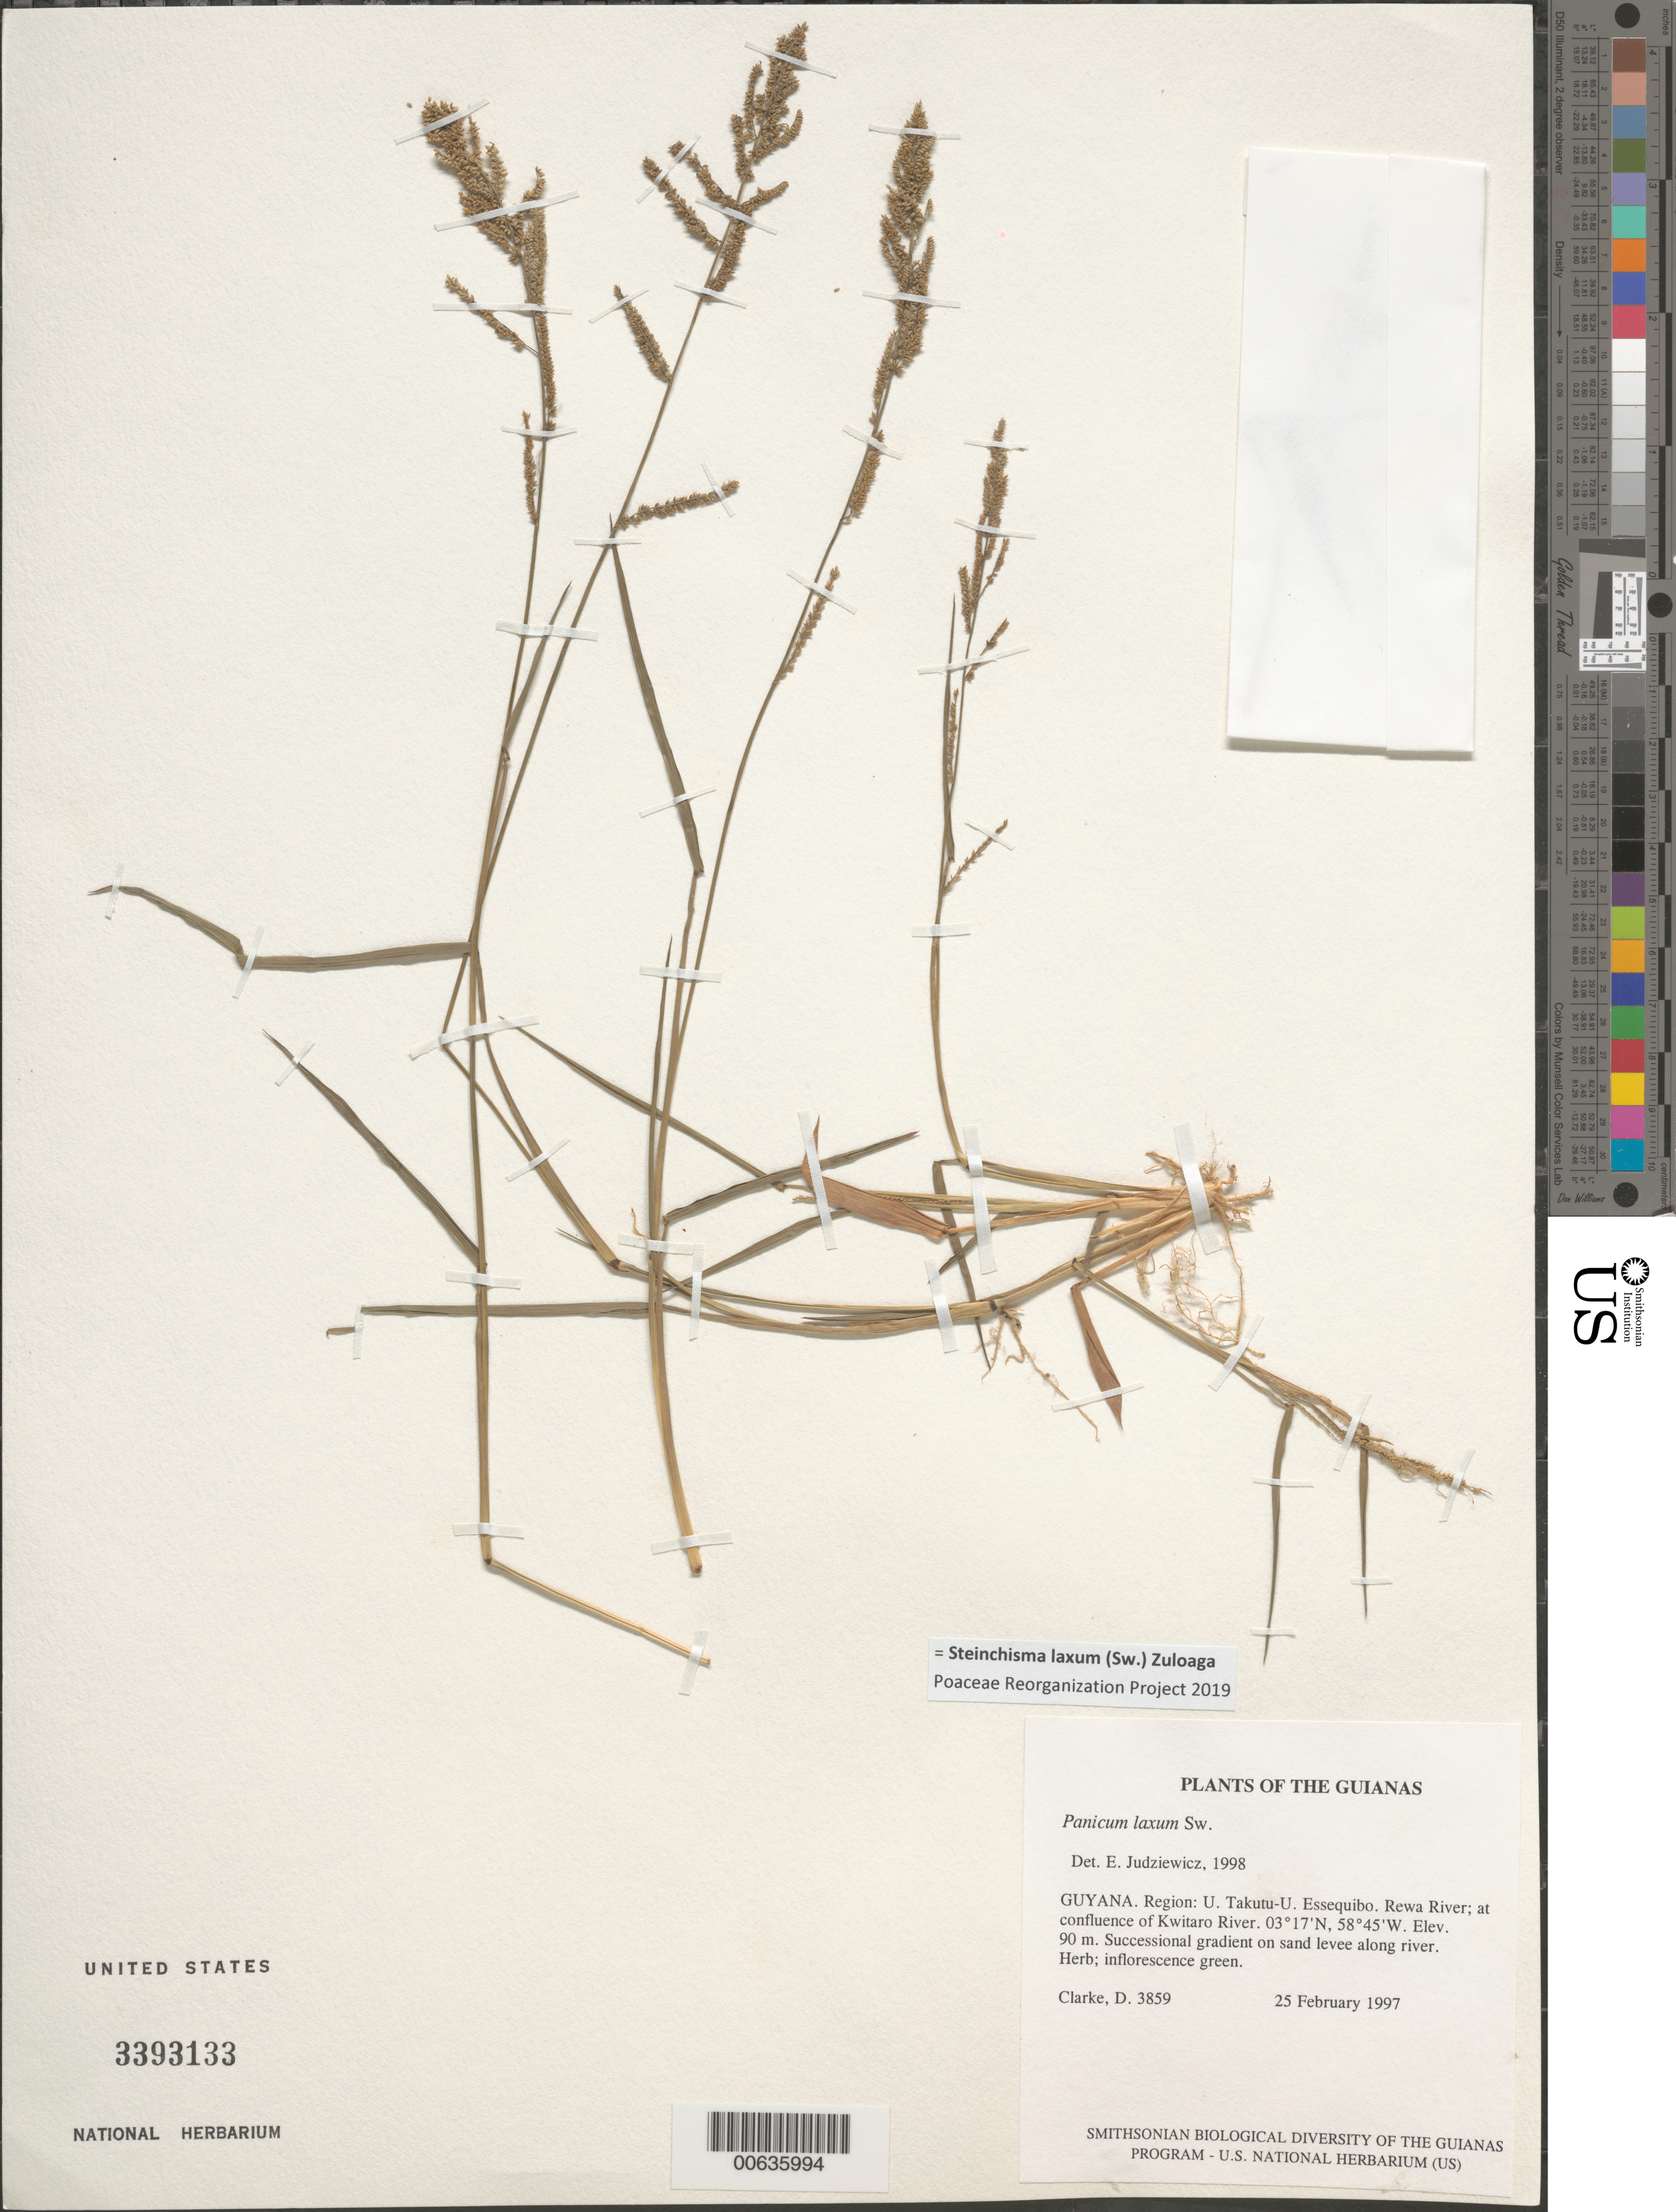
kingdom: Plantae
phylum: Tracheophyta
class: Liliopsida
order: Poales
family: Poaceae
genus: Panicum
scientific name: Panicum laxum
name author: Sw.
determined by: Judziewicz, E. J.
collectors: H. D. Clarke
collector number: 3859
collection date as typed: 25 February 1997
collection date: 1997-02-25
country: Guyana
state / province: U. Takutu-U. Essequibo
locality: Rewa River; at confluence of Kwitaro River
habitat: Successional gradient on sand levee along river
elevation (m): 90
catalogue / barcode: US 3393133